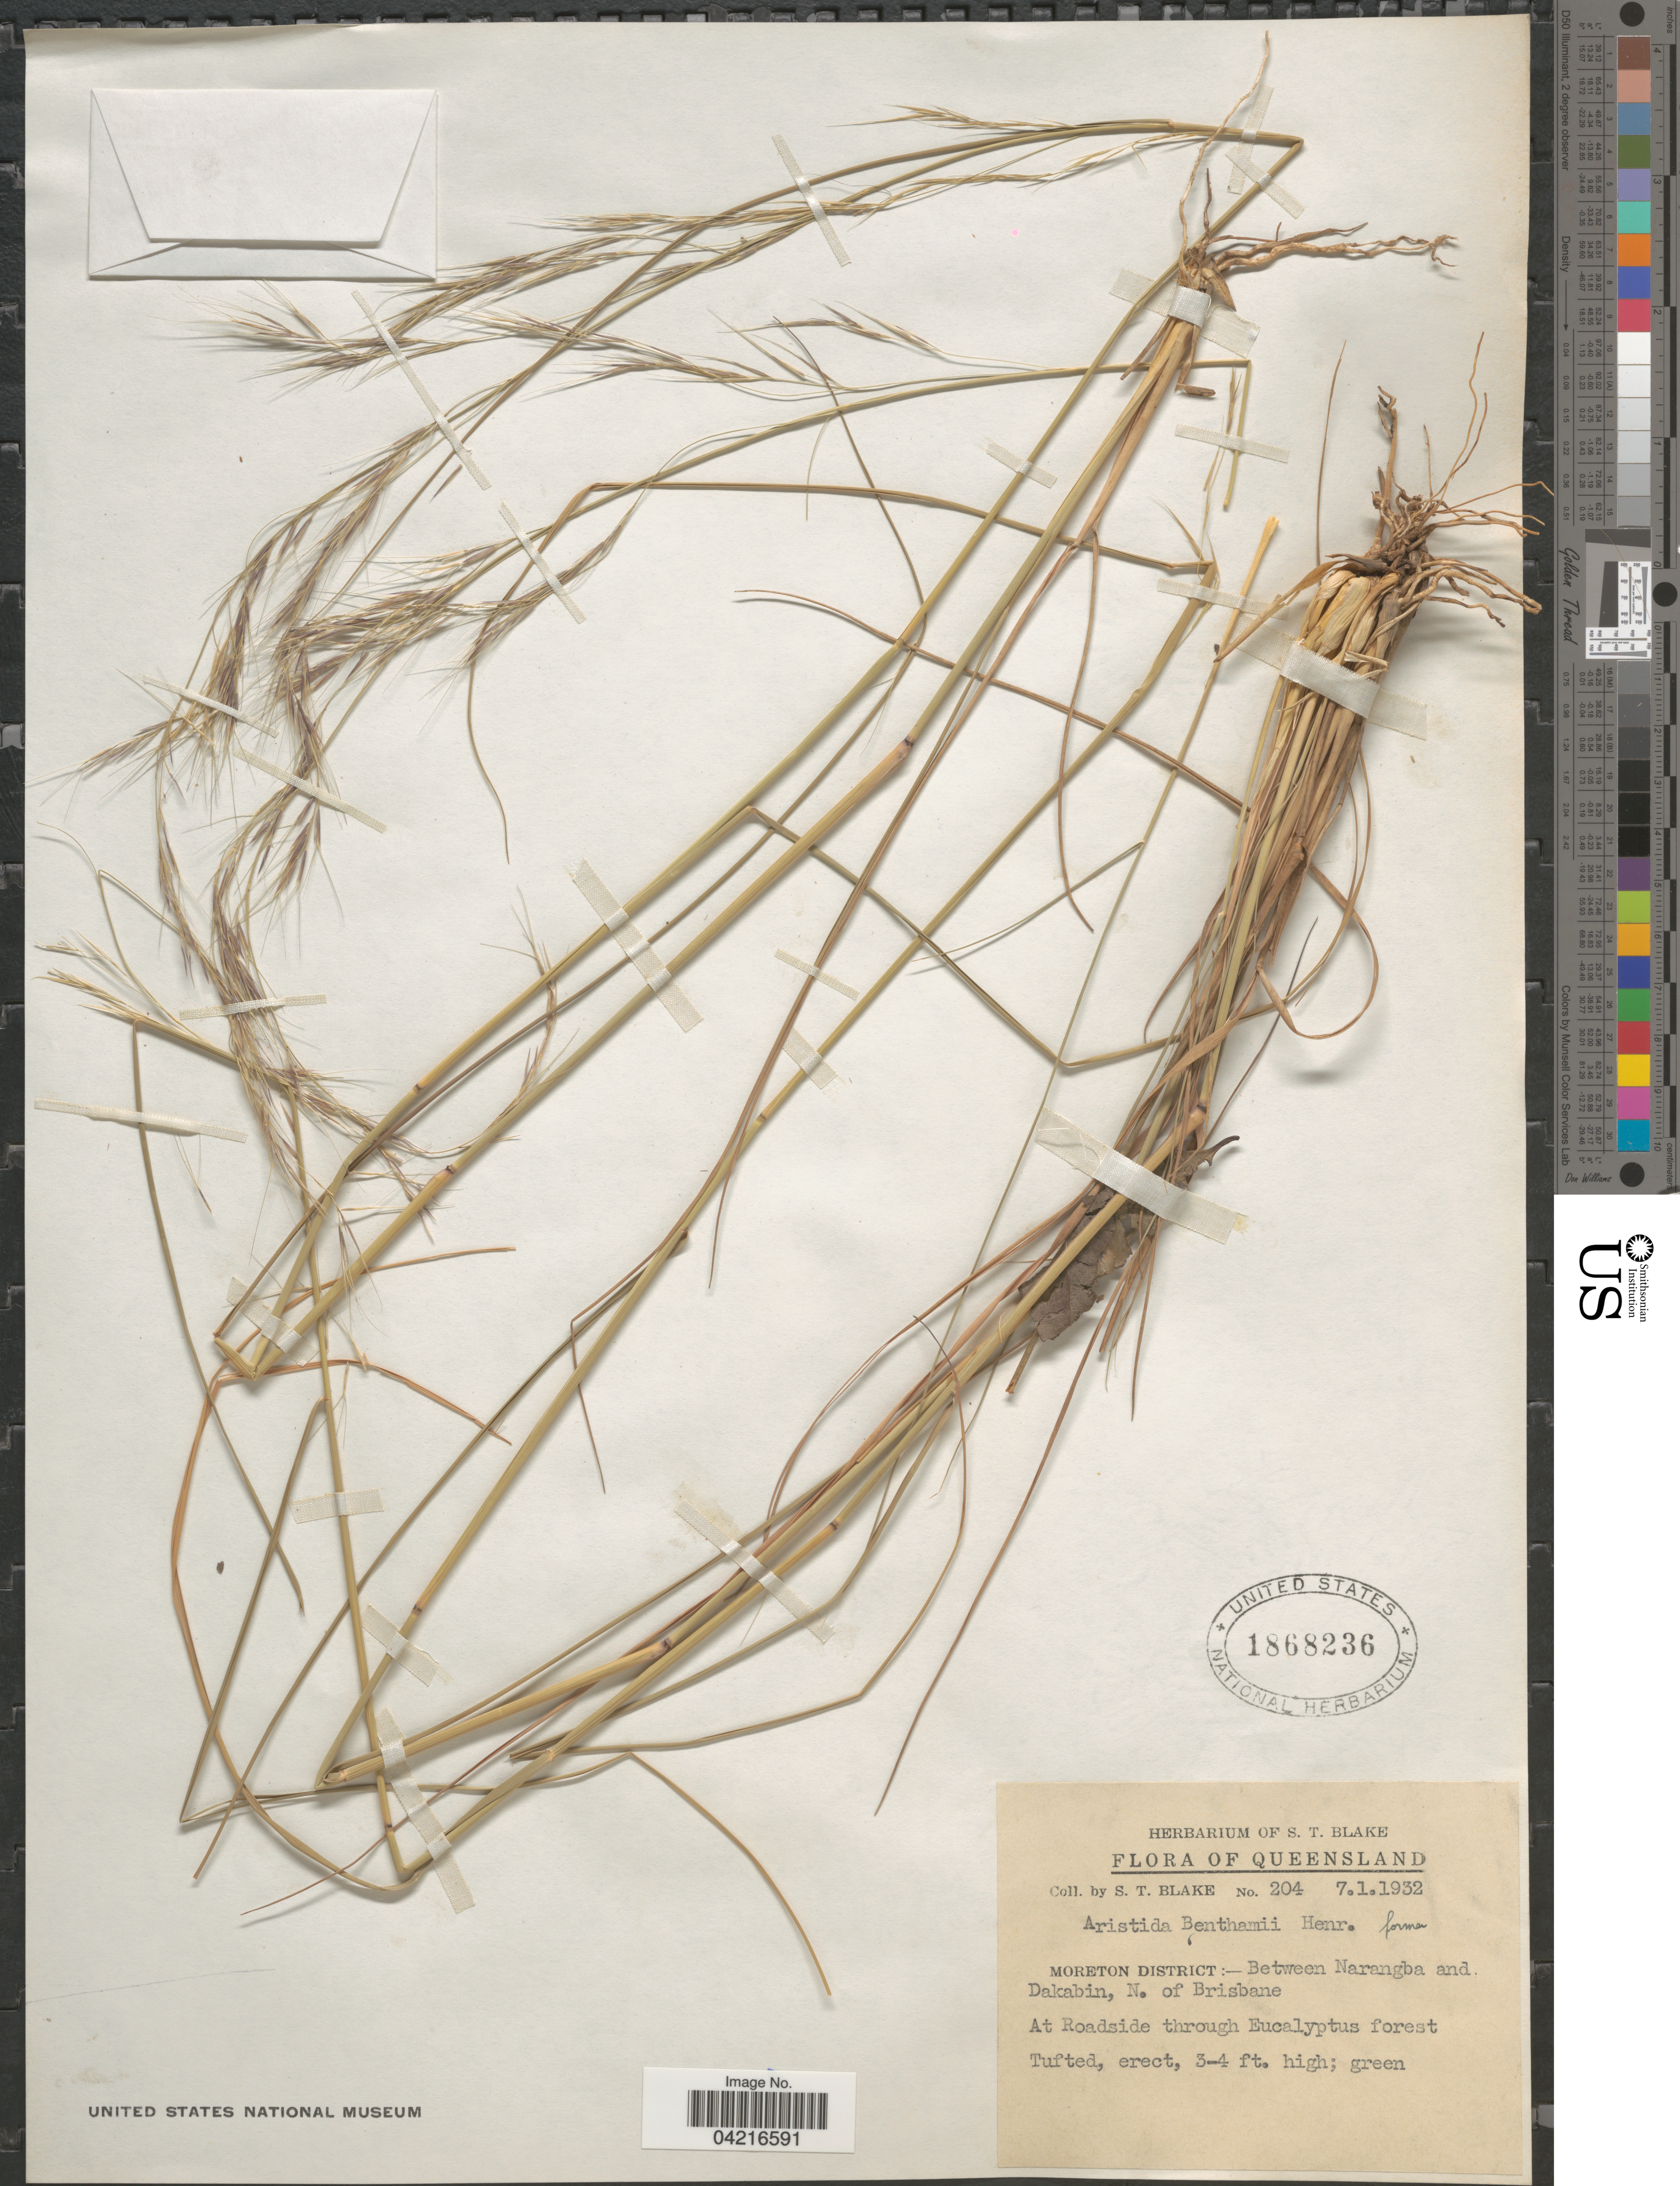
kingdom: Plantae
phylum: Tracheophyta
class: Liliopsida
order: Poales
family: Poaceae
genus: Aristida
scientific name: Aristida benthamii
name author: Henr.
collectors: S. T. Blake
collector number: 204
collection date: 1932-01-07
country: Australia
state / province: Queensland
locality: Moreton District: - Between Narangba and Dakabin, N. of Brisbane.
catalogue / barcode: US 1868236